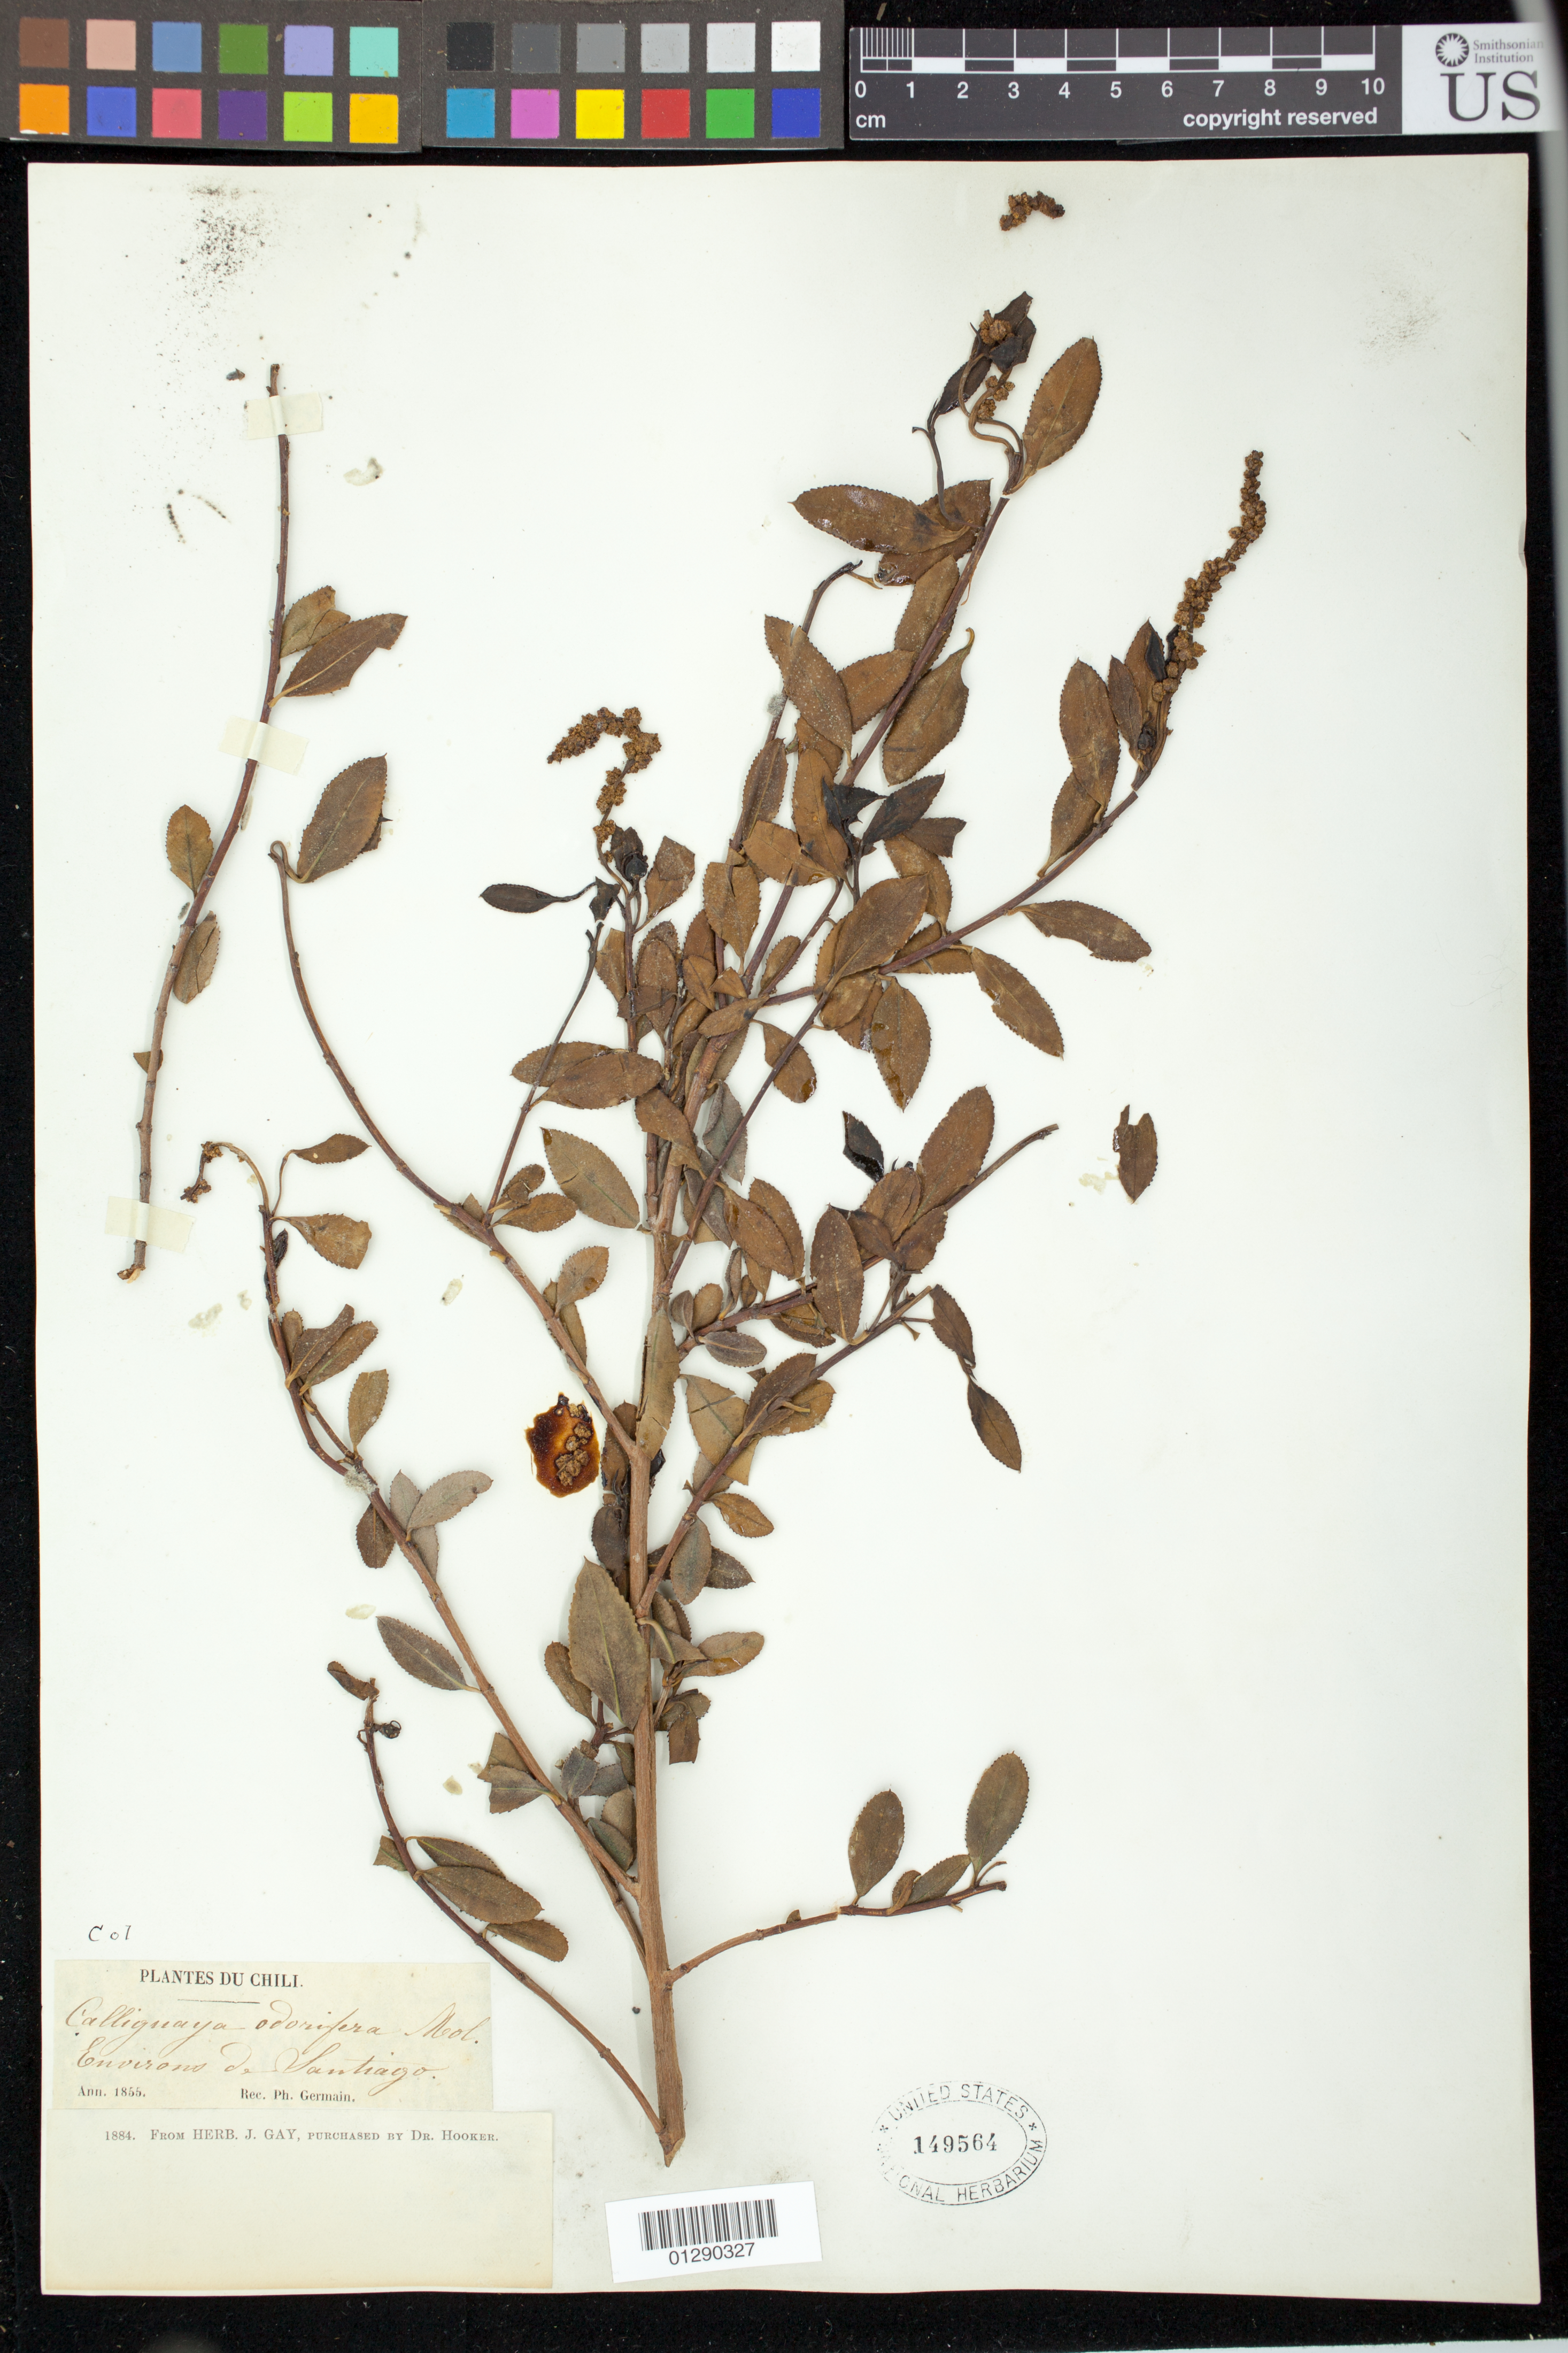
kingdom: Plantae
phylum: Tracheophyta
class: Magnoliopsida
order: Malpighiales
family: Euphorbiaceae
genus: Colliguaja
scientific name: Colliguaja odorifera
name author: Molina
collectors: P. Germain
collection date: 1855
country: Chile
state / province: Región Metropolitana (RM)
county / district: Santiago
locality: Environs de Santiago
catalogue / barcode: US 149564